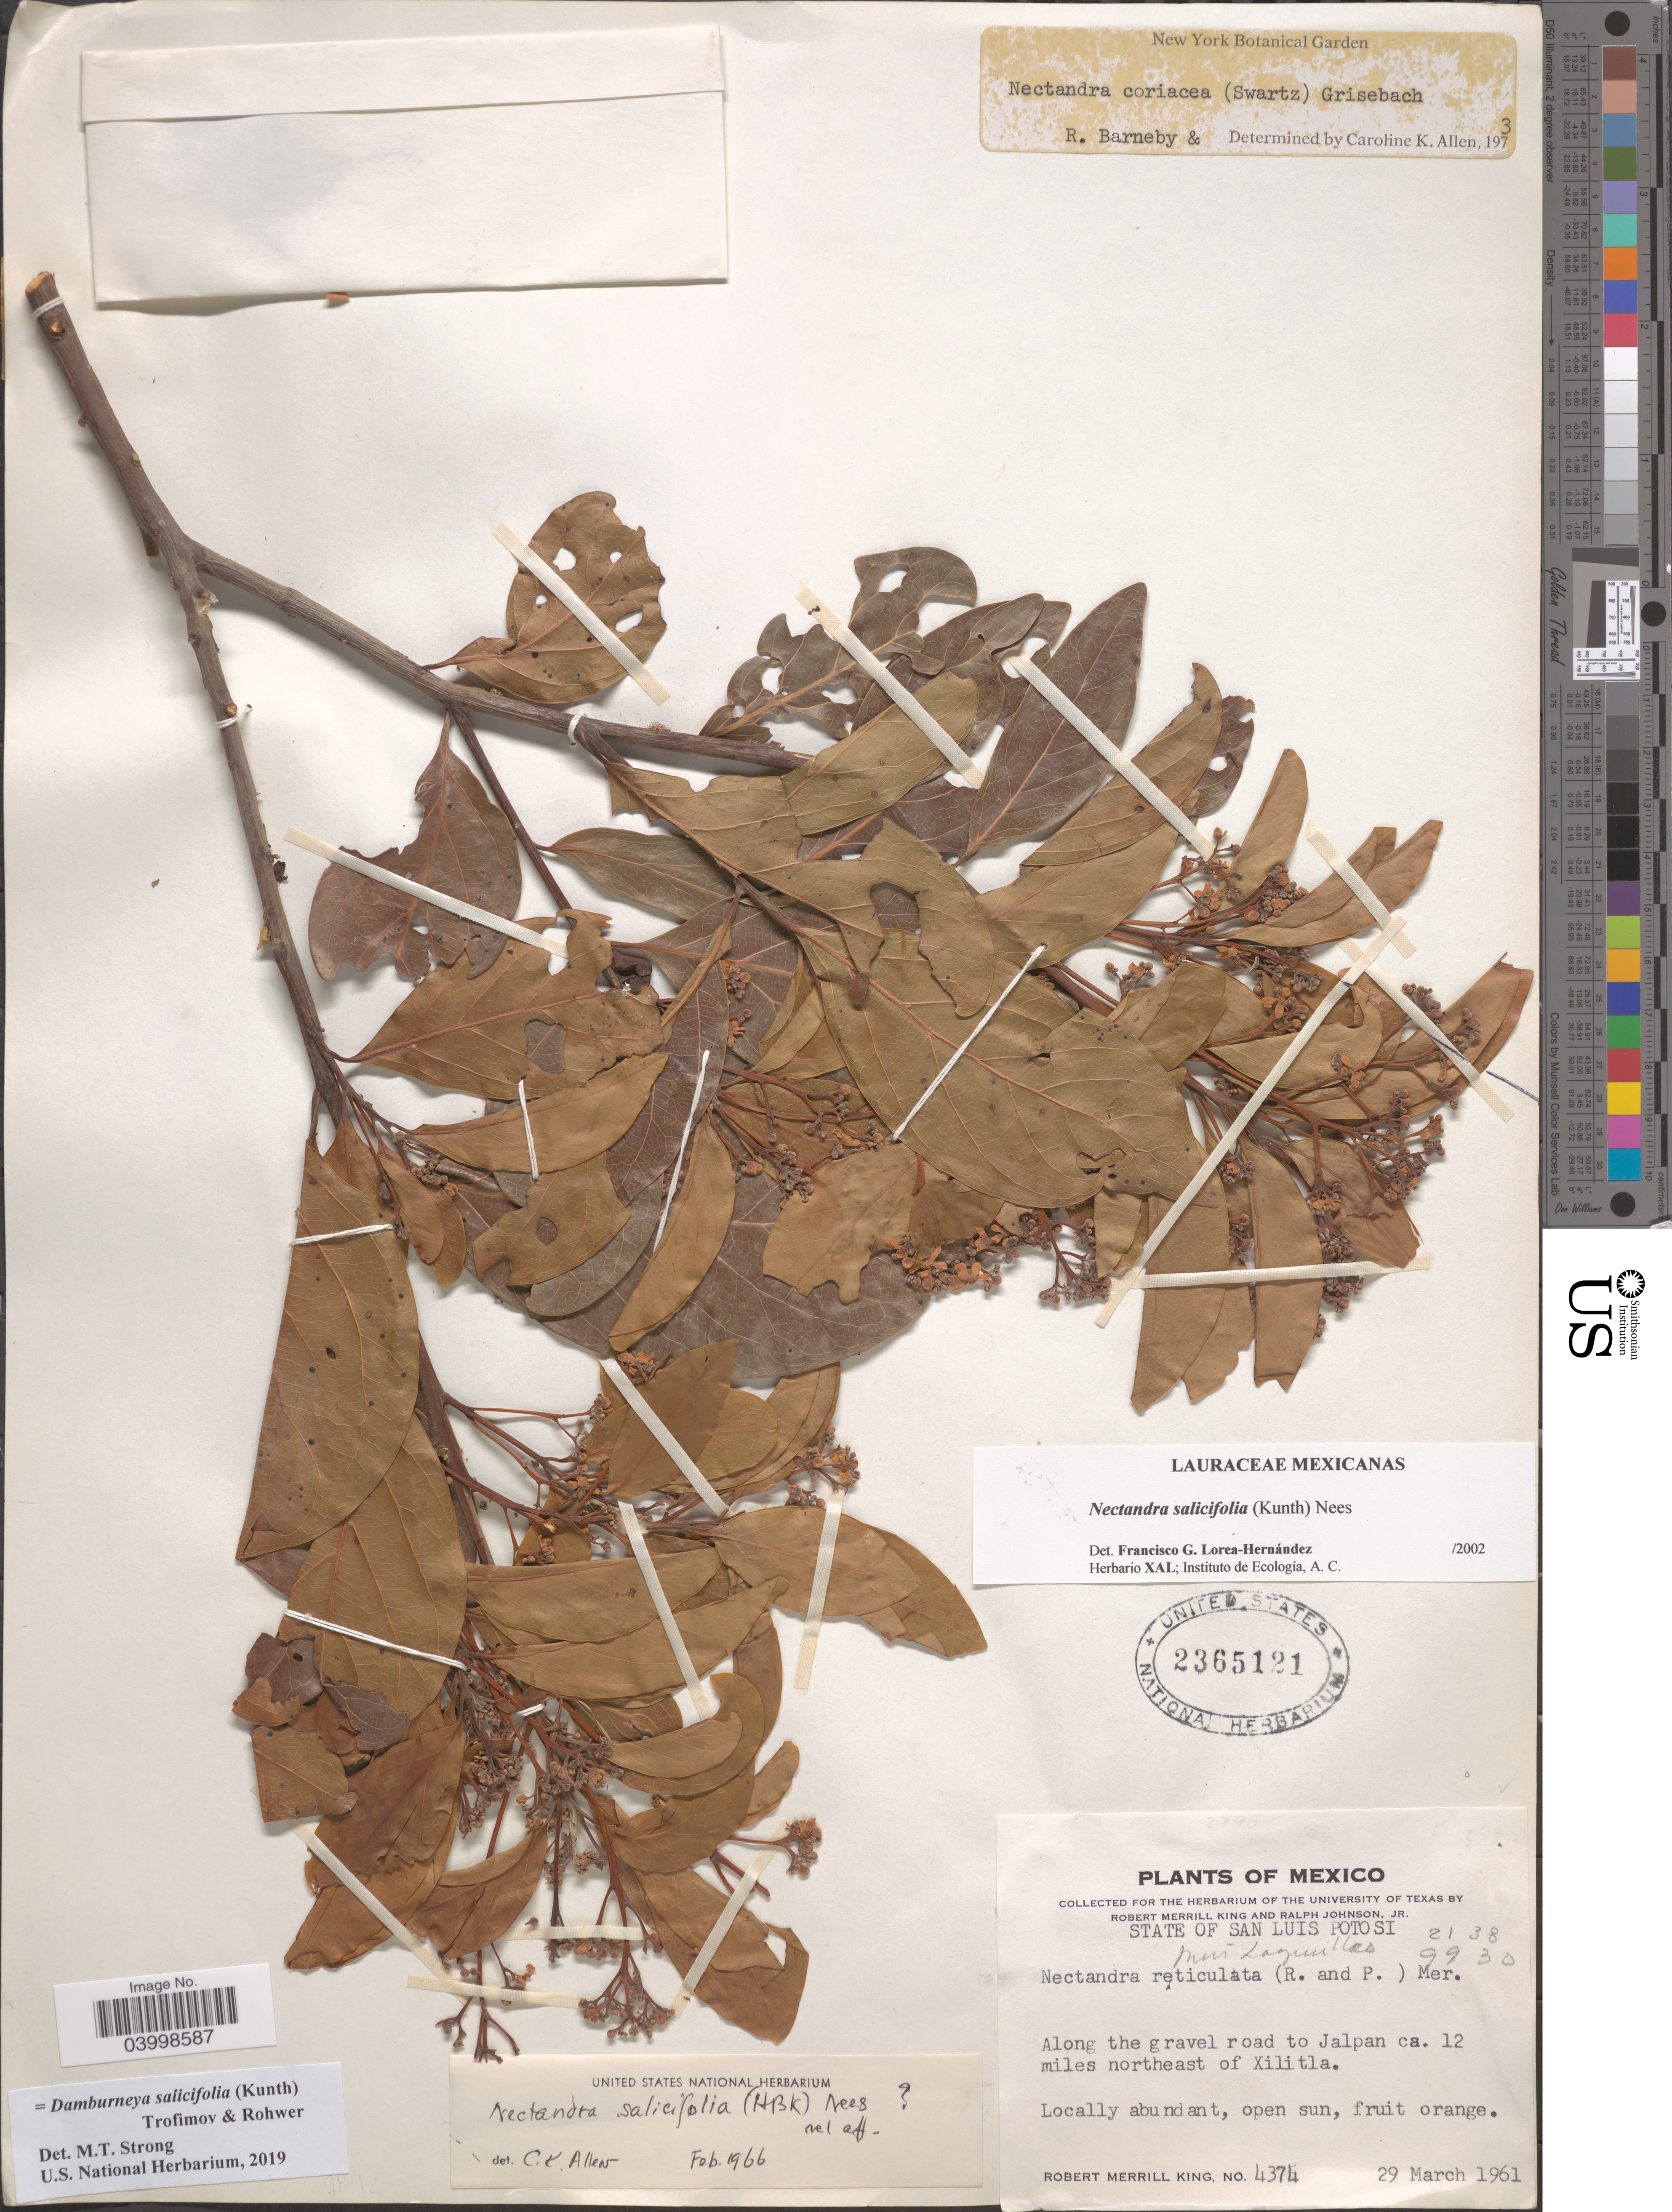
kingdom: Plantae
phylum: Tracheophyta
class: Magnoliopsida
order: Laurales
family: Lauraceae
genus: Damburneya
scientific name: Damburneya salicifolia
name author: (Kunth) Trofimov & Rohwer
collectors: R. M. King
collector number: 4374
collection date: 1961-03-29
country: Mexico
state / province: San Luis Potosí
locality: Along the gravel road to Jalpan ca. 12 miles northeast of Xilitla.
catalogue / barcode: US 2365121